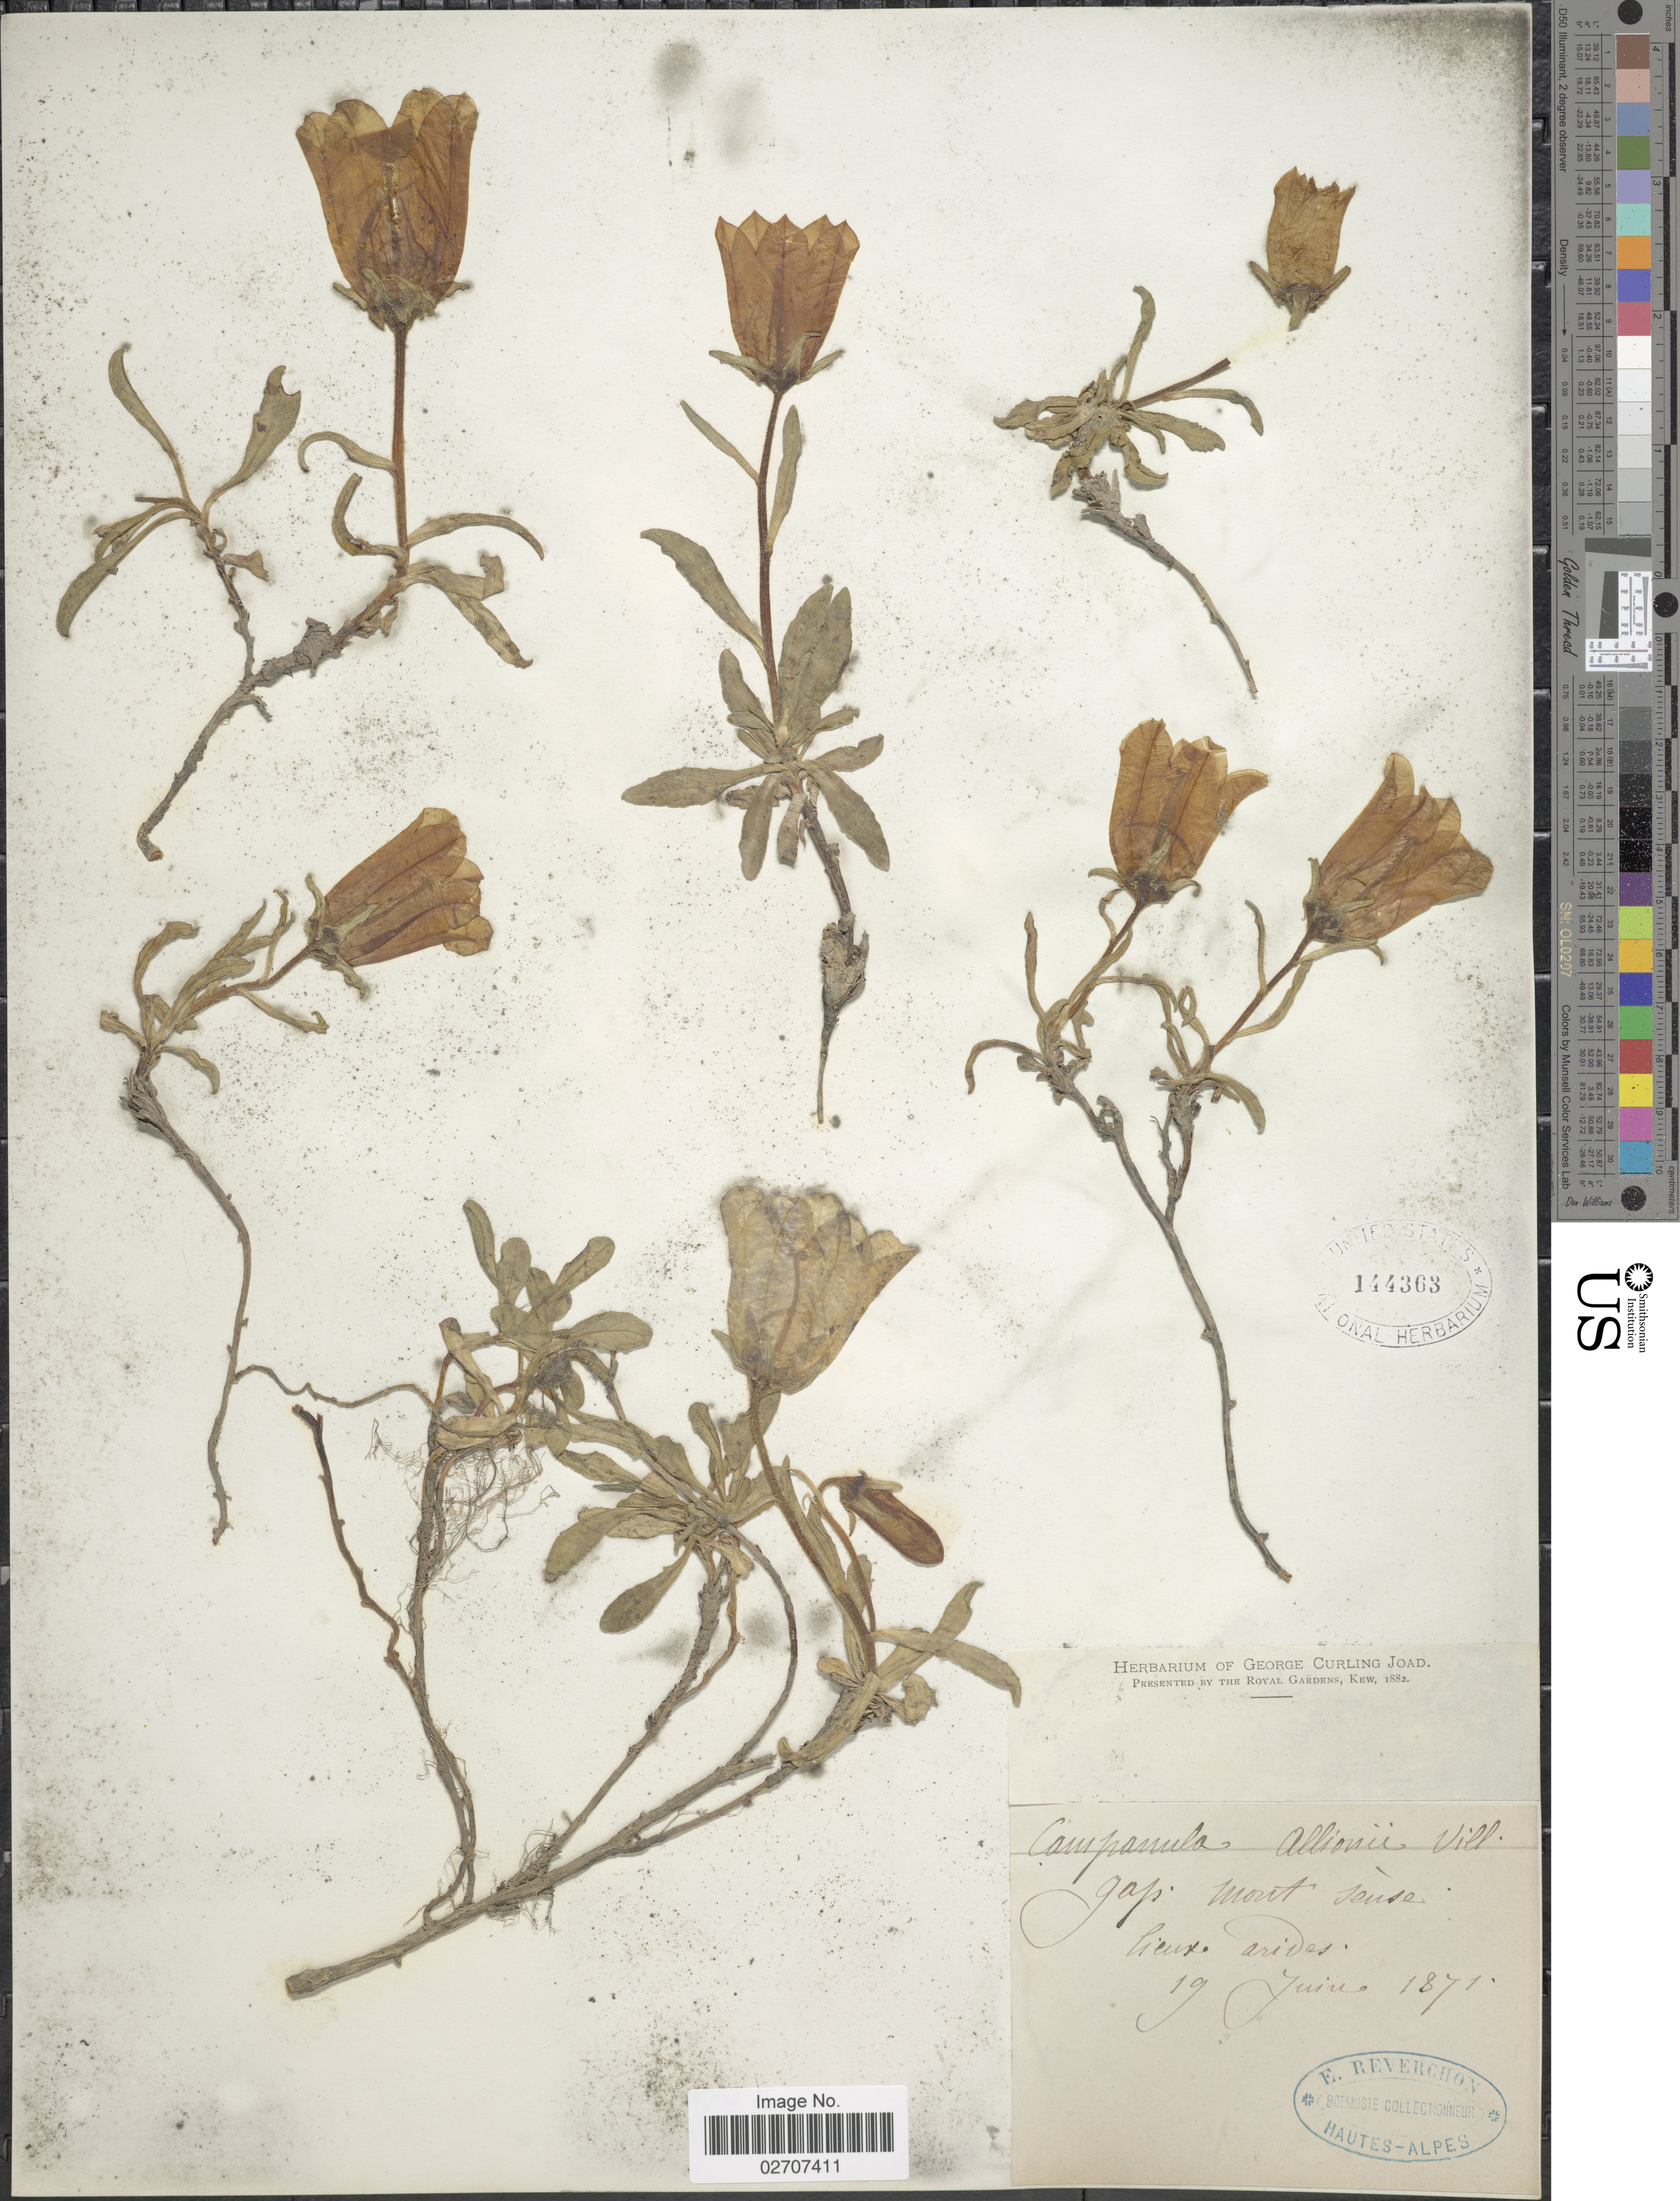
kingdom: Plantae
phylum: Tracheophyta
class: Magnoliopsida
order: Asterales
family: Campanulaceae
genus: Campanula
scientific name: Campanula allionii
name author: Vill.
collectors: E. Reverchon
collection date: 1871-06-19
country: Switzerland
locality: Gap. Mont. Suise, lieux arides.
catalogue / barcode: US 144363